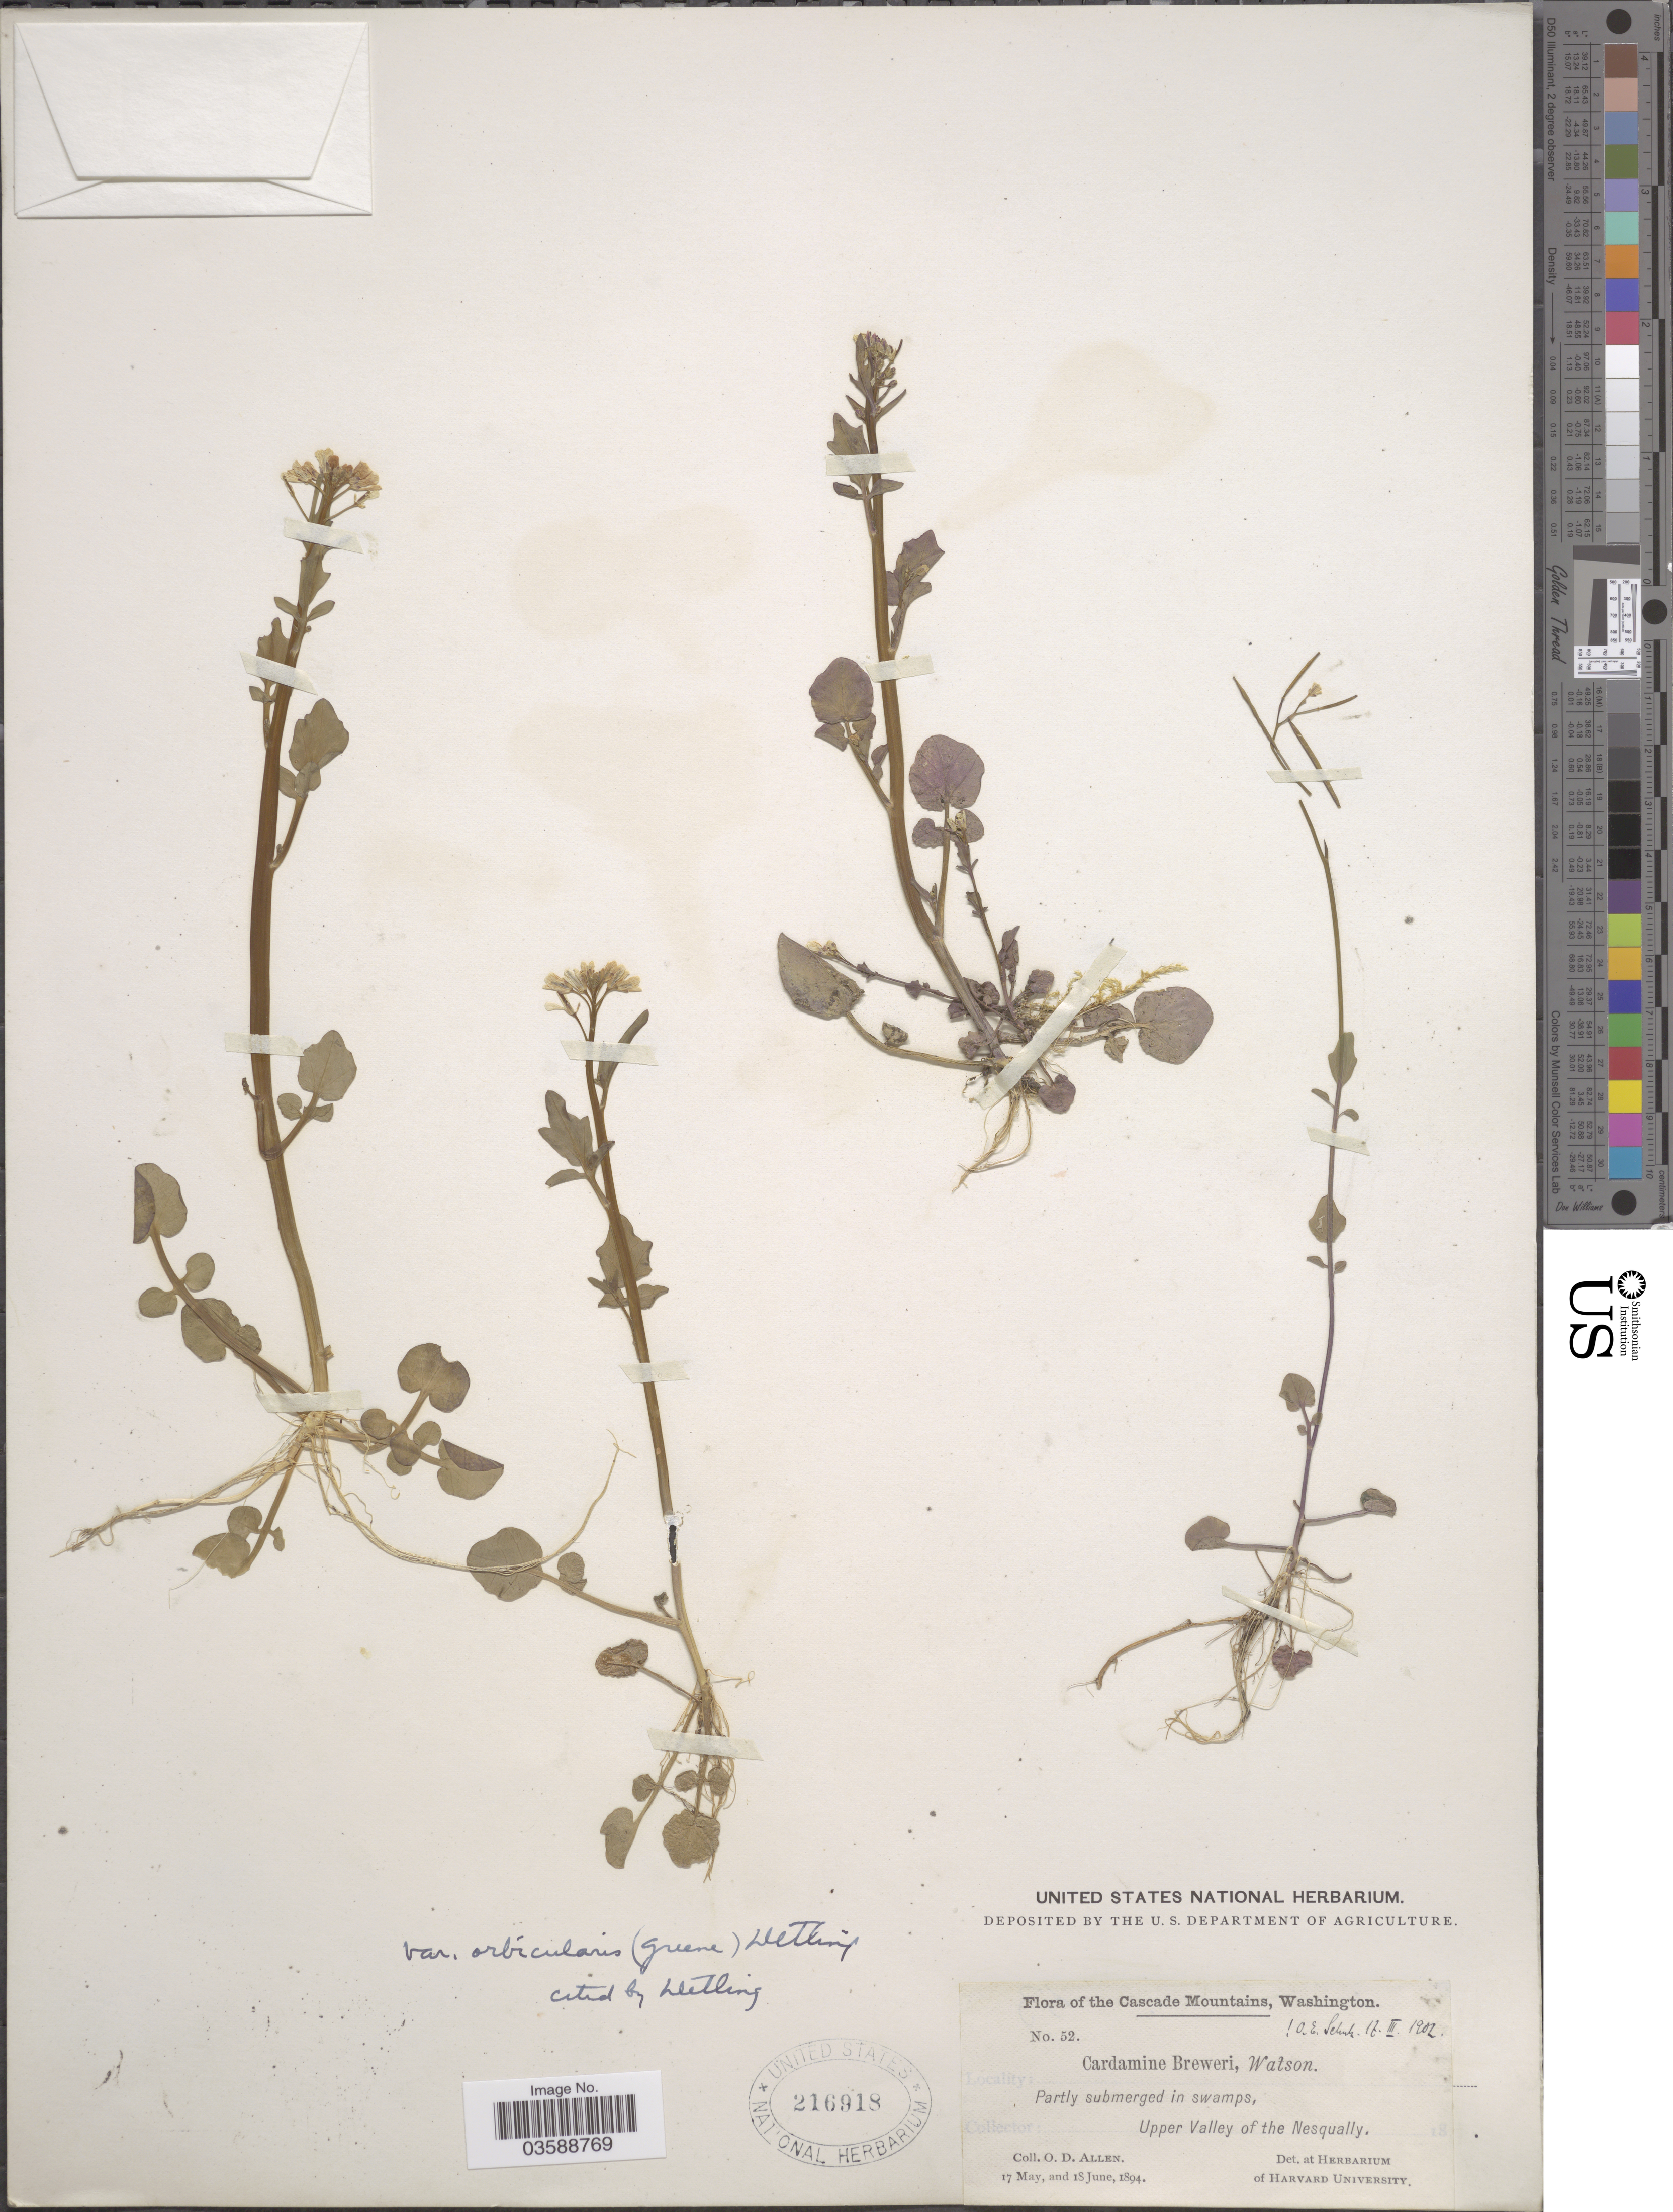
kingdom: Plantae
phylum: Tracheophyta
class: Magnoliopsida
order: Brassicales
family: Brassicaceae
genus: Cardamine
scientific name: Cardamine breweri var. orbicularis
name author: (Greene) Detling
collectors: O. D. Allen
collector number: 52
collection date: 1894-05-17/1894-06-18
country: United States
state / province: Washington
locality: Cascade Mountains. Upper Valley of the Nesqually.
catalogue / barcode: US 216918